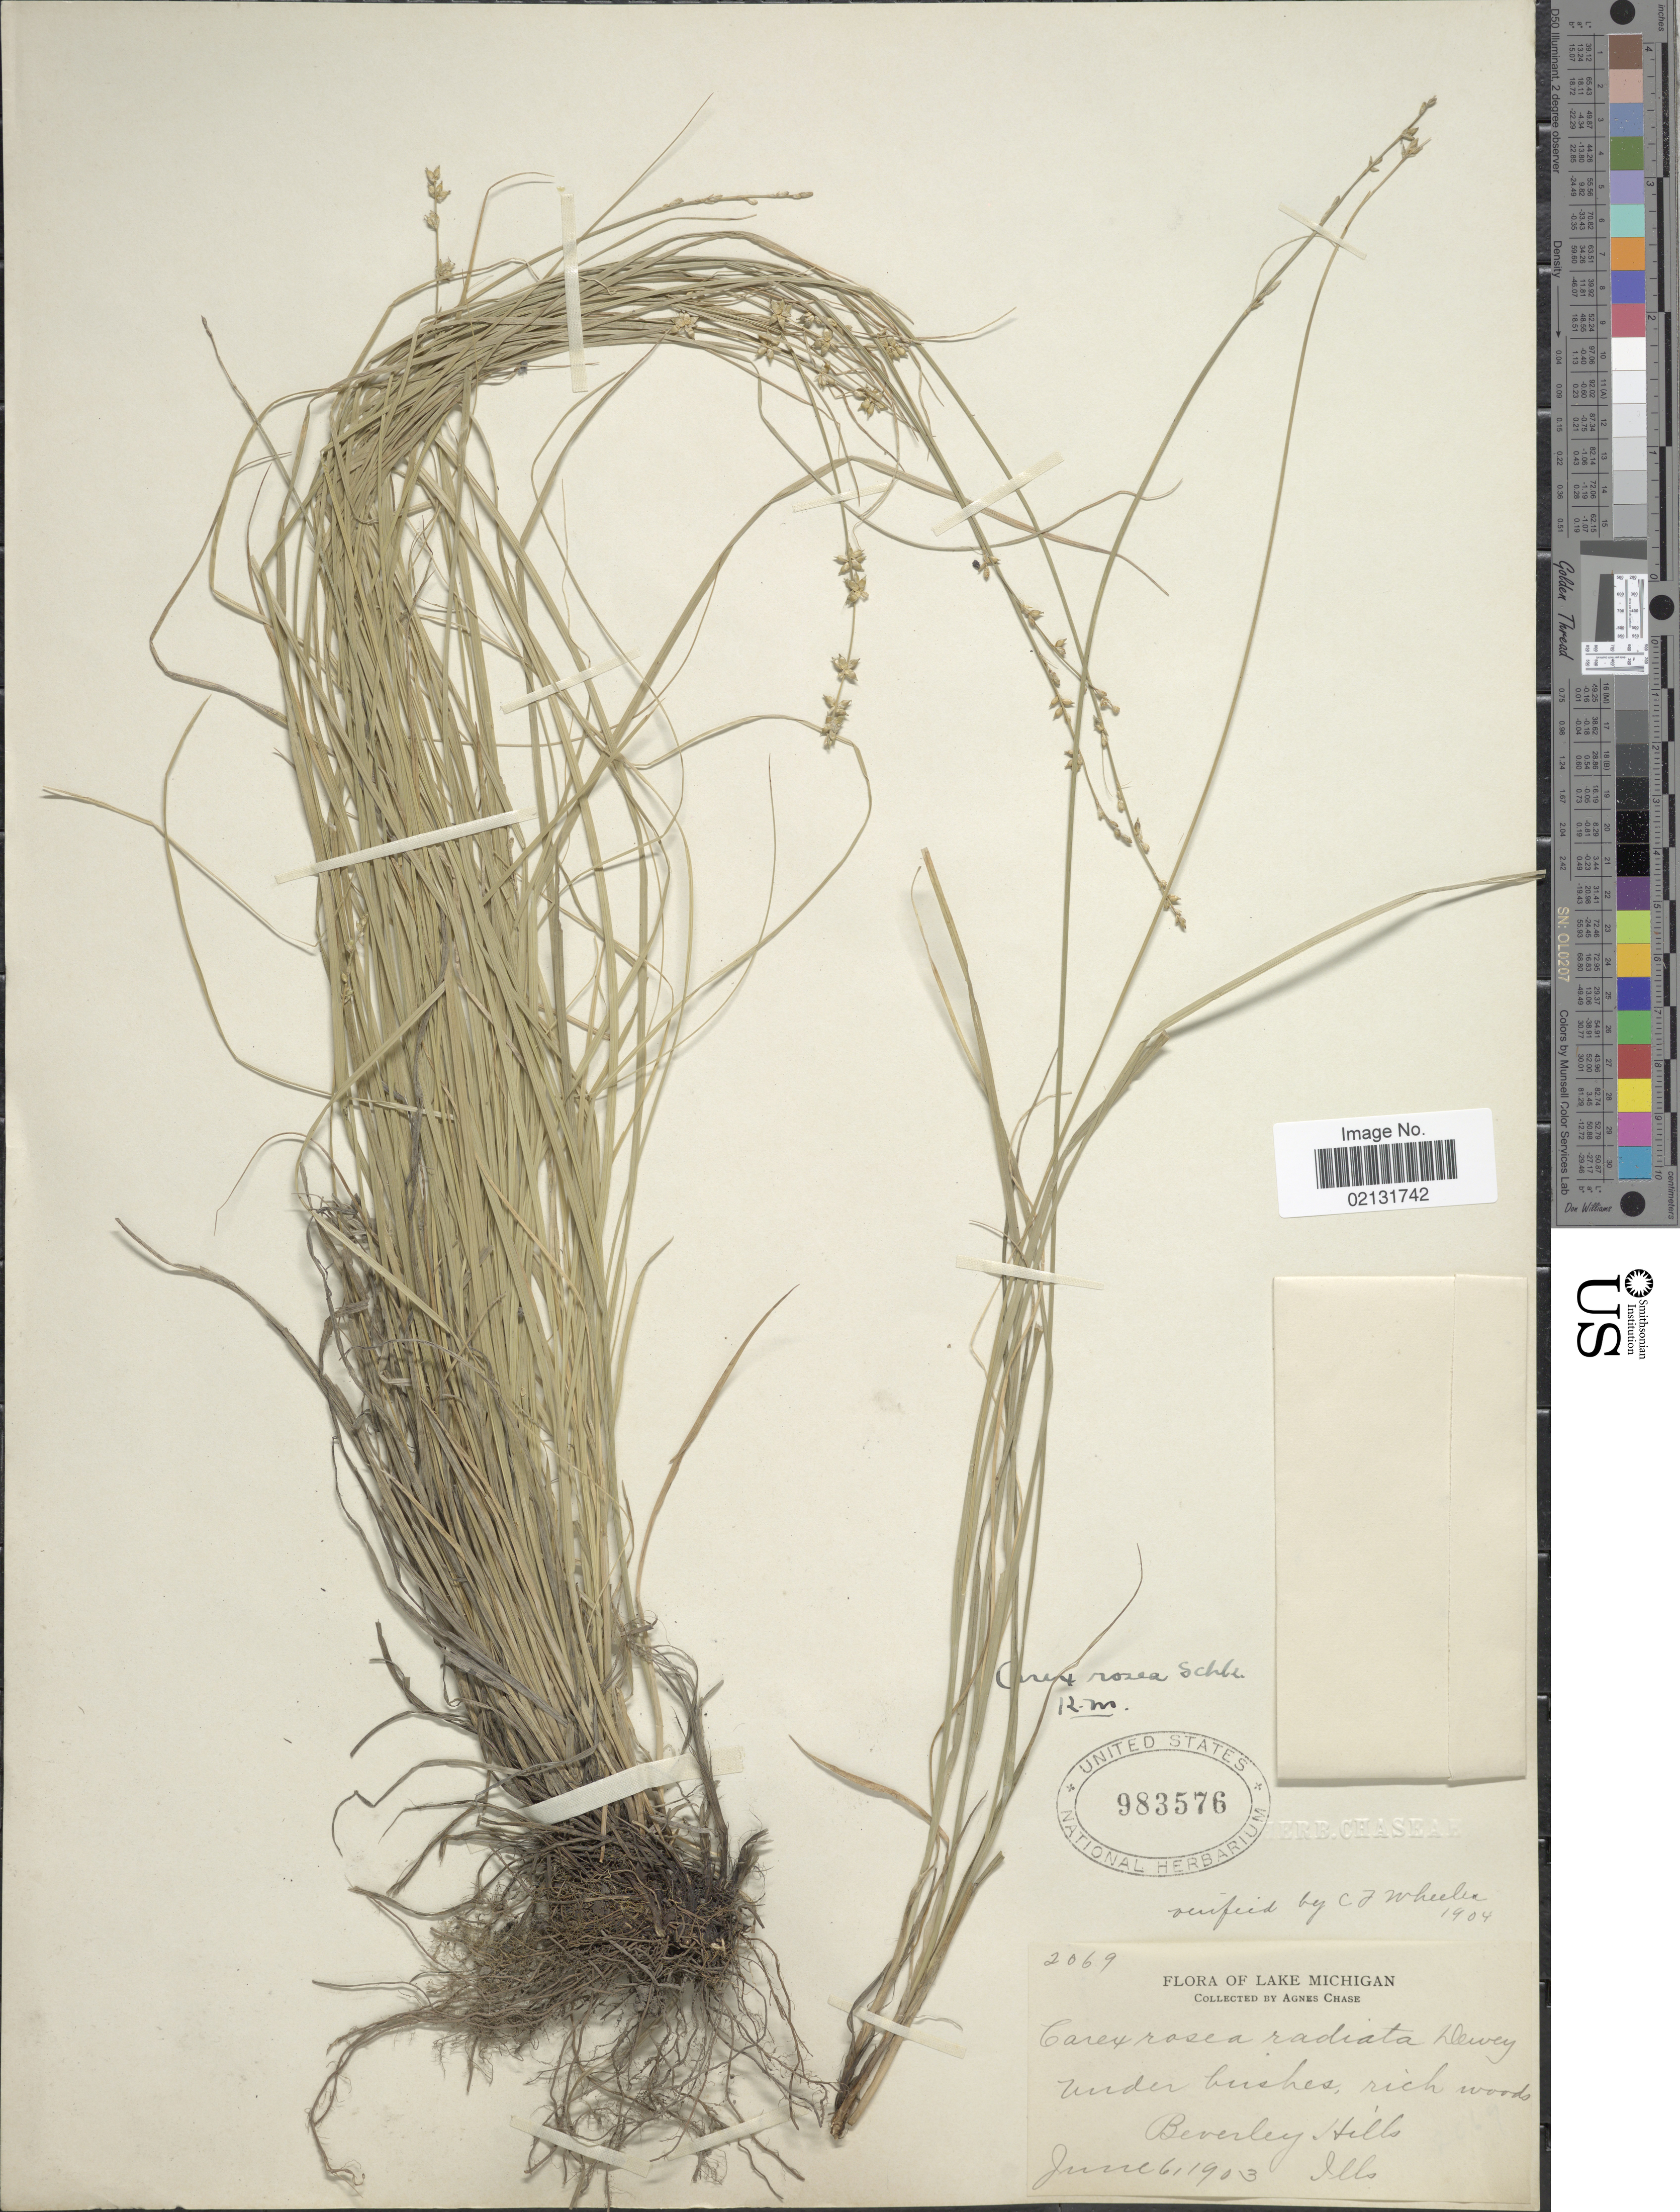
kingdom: Plantae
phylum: Tracheophyta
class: Liliopsida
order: Poales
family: Cyperaceae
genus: Carex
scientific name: Carex rosea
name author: Willd.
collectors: A. Chase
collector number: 2069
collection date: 1903-06-06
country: United States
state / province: Illinois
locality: Lake Michigan, under bushes, rich woods, Beverley Hills.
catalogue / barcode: US 983576